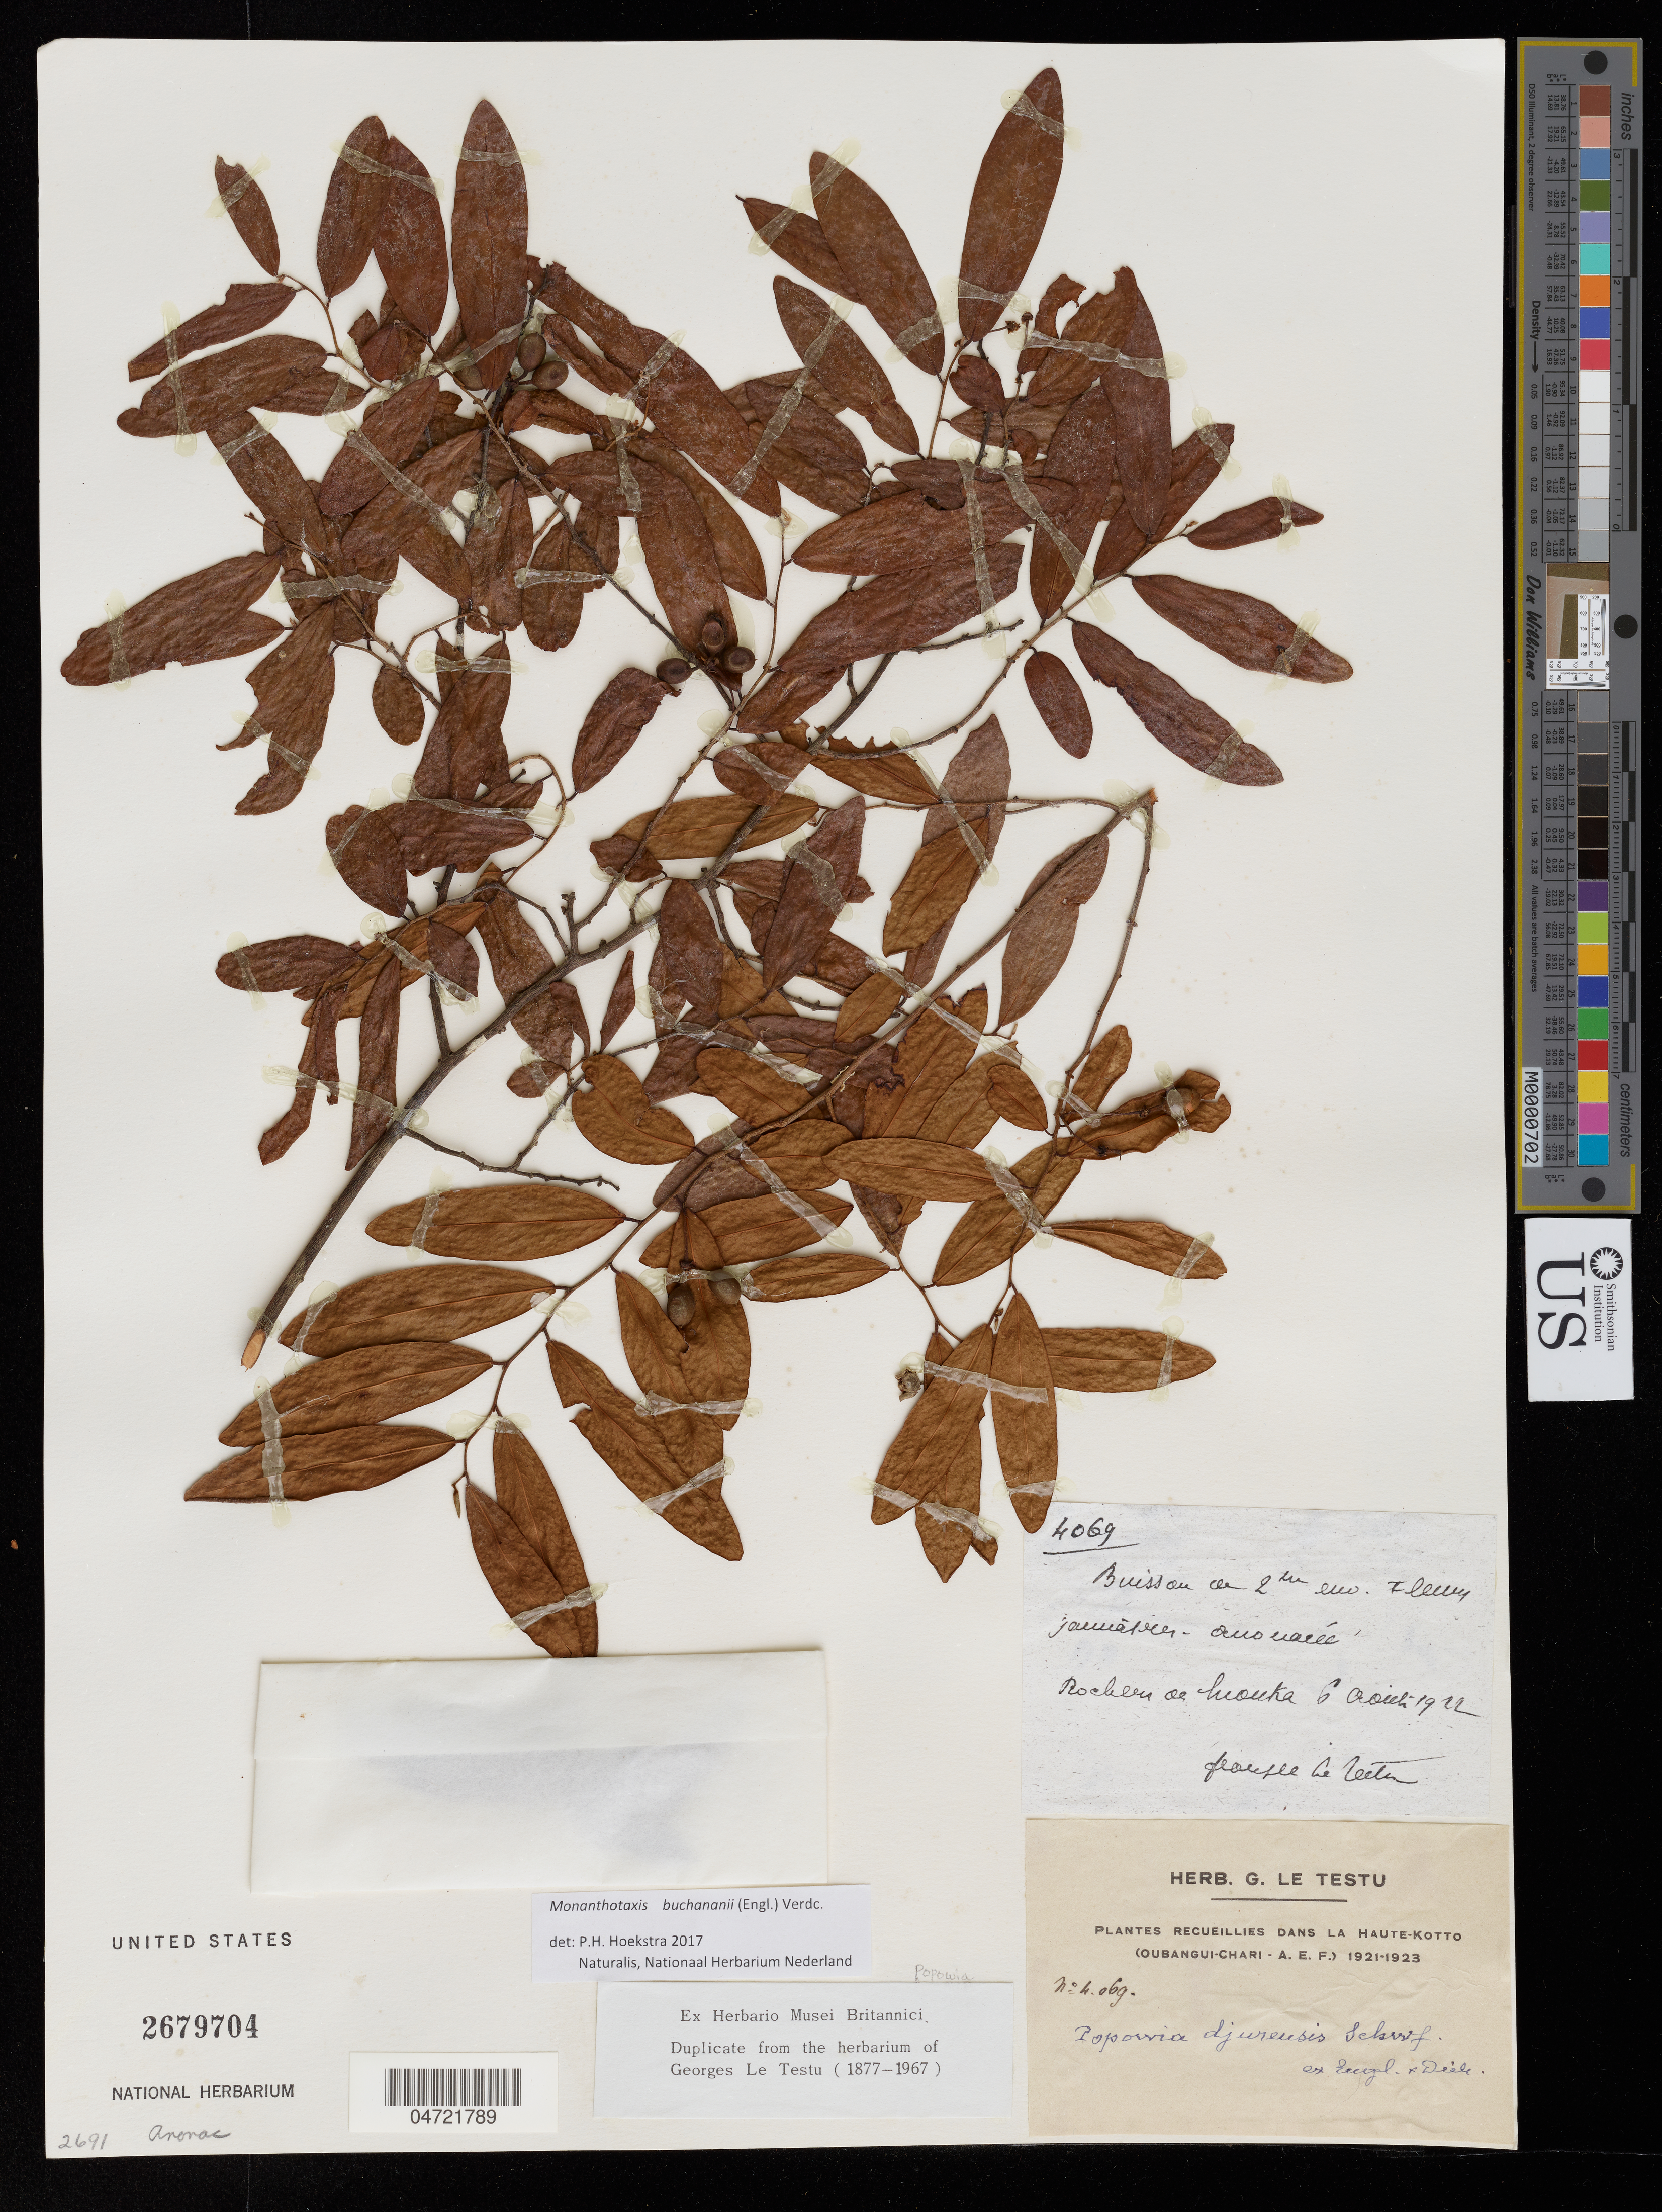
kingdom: Plantae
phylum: Tracheophyta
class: Magnoliopsida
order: Magnoliales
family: Annonaceae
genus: Monanthotaxis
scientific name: Monanthotaxis buchananii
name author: (Engl.) Verdc.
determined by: Hoekstra, P. H.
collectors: G. Le Testu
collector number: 4069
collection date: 1921/1923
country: Central African Republic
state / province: Haute-Kotto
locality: (Oubangui-Chari - A. E. F.)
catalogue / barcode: US 2679704